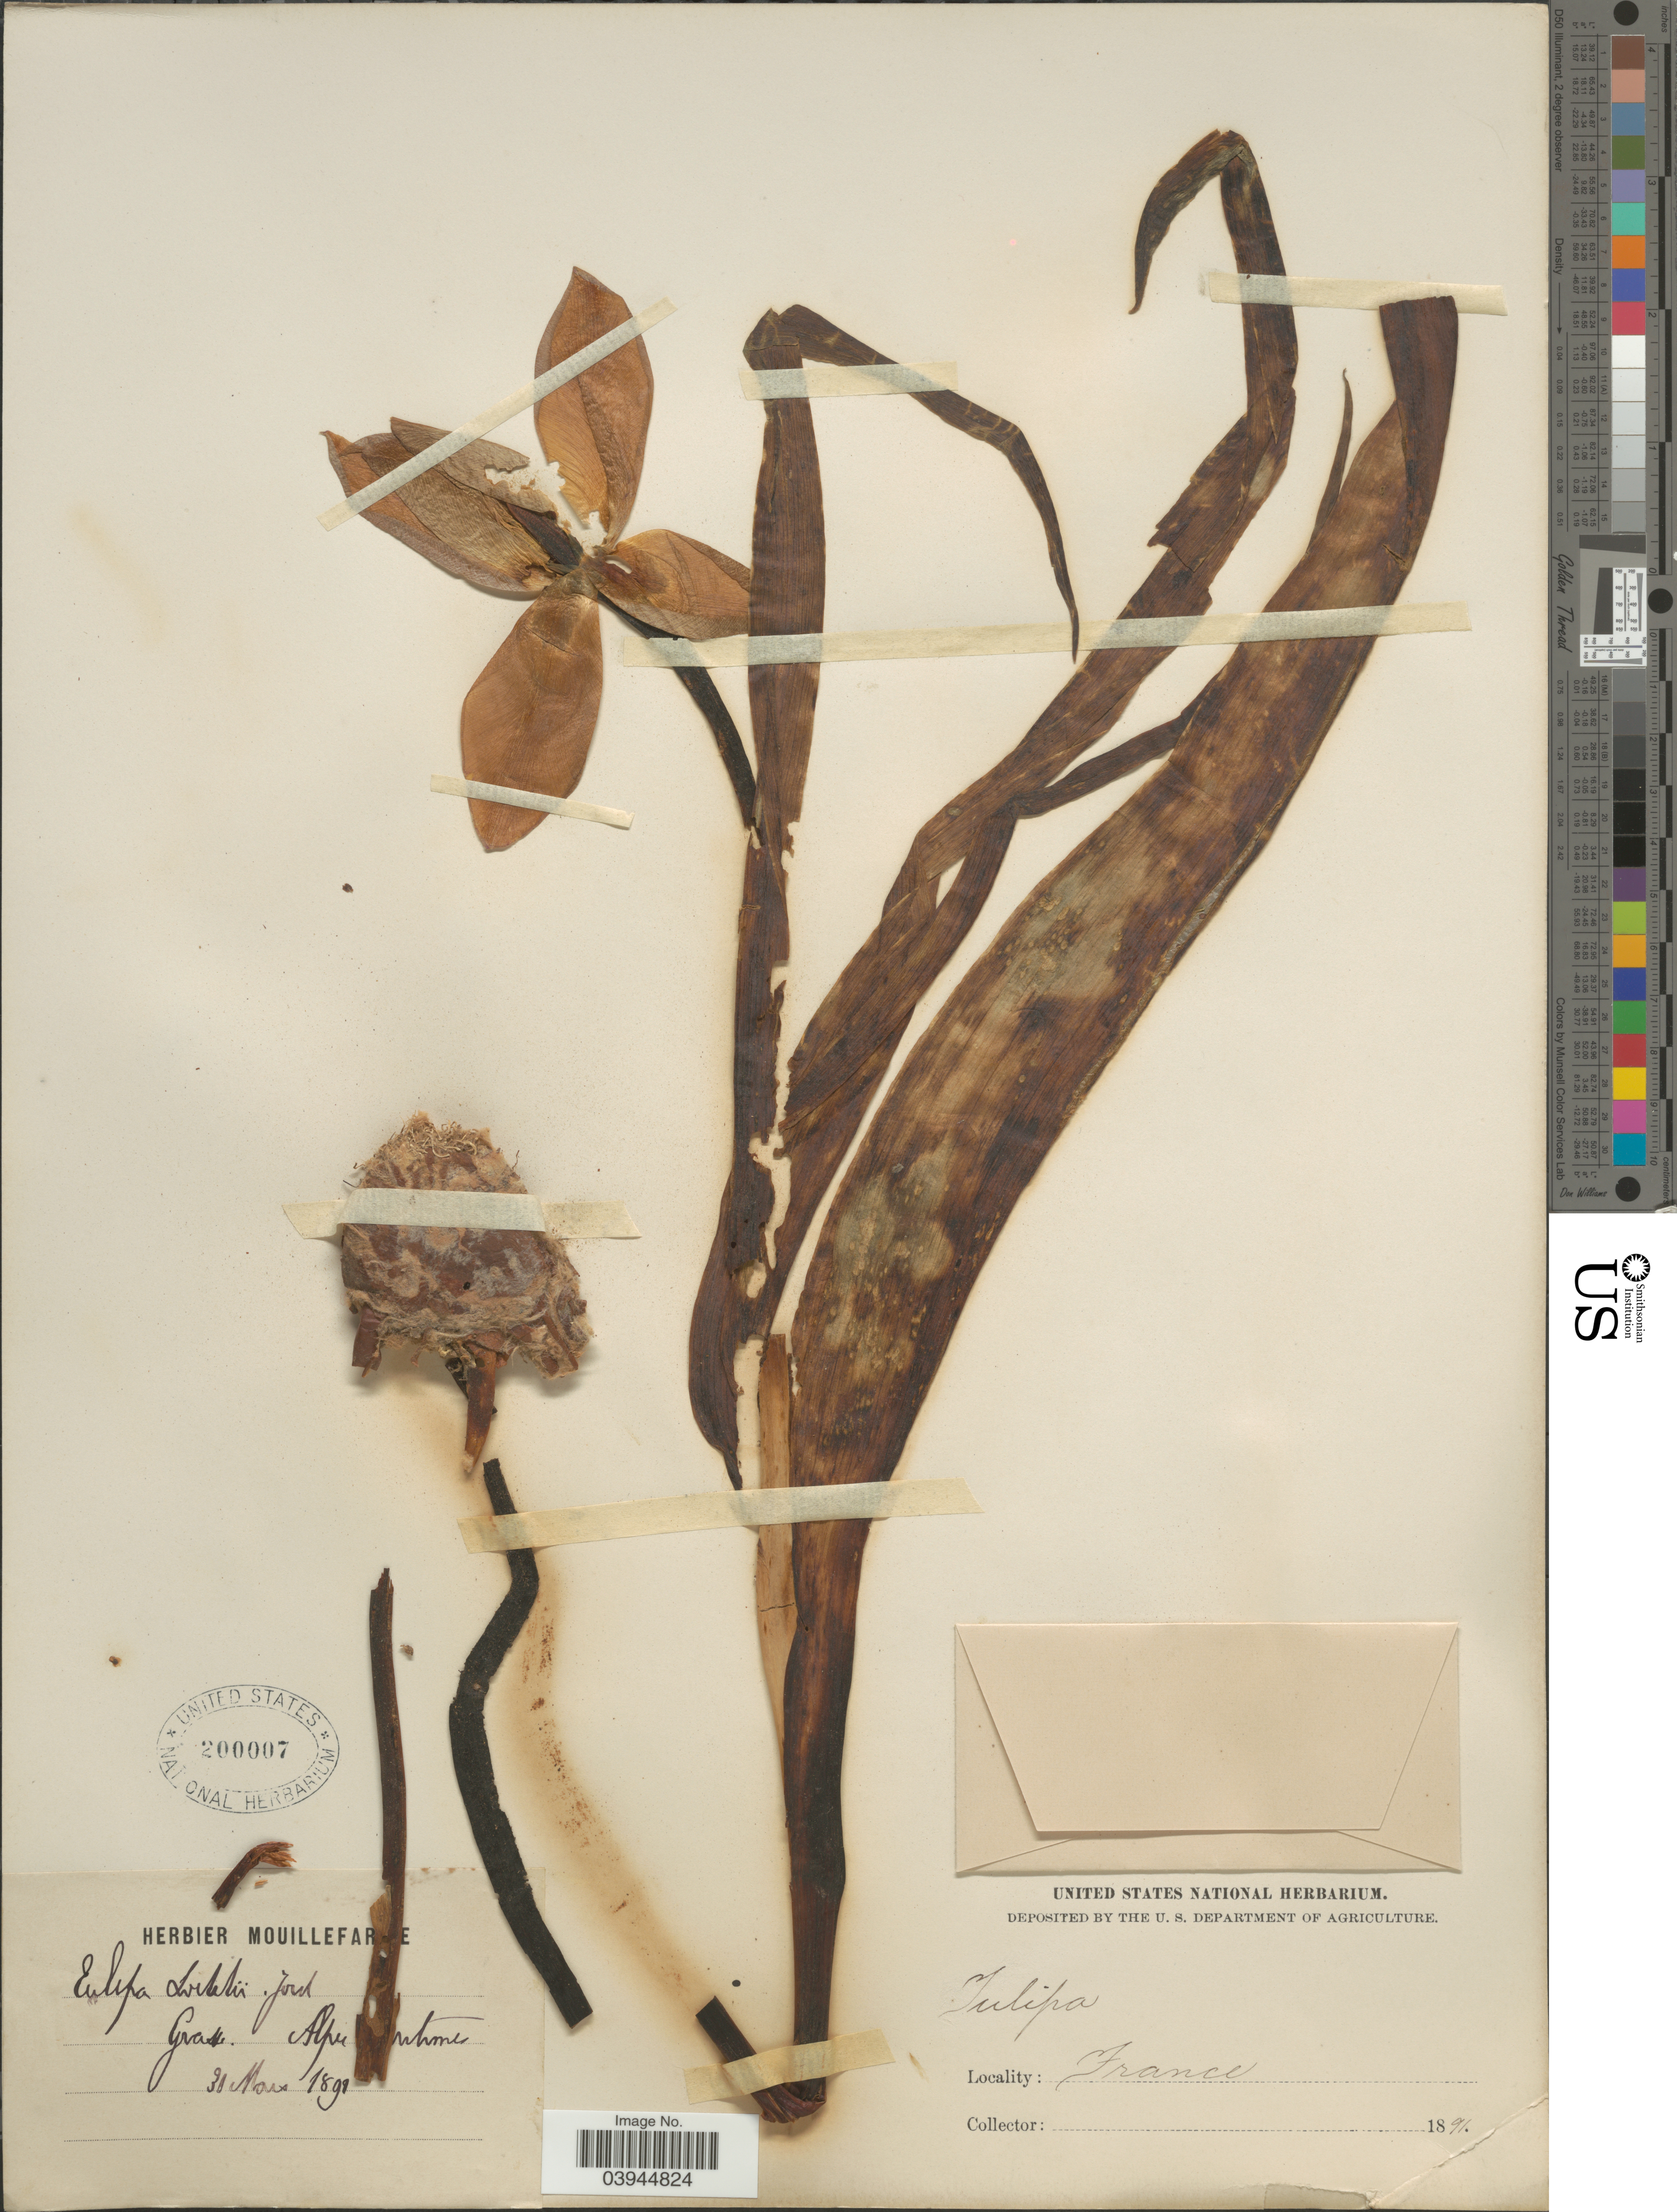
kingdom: Plantae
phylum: Tracheophyta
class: Liliopsida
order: Liliales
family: Liliaceae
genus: Tulipa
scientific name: Tulipa sp.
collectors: ex herb. Mouillefarine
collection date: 1891-05-31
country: France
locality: Grav. Alpes [illegible text]time.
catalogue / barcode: US 200007